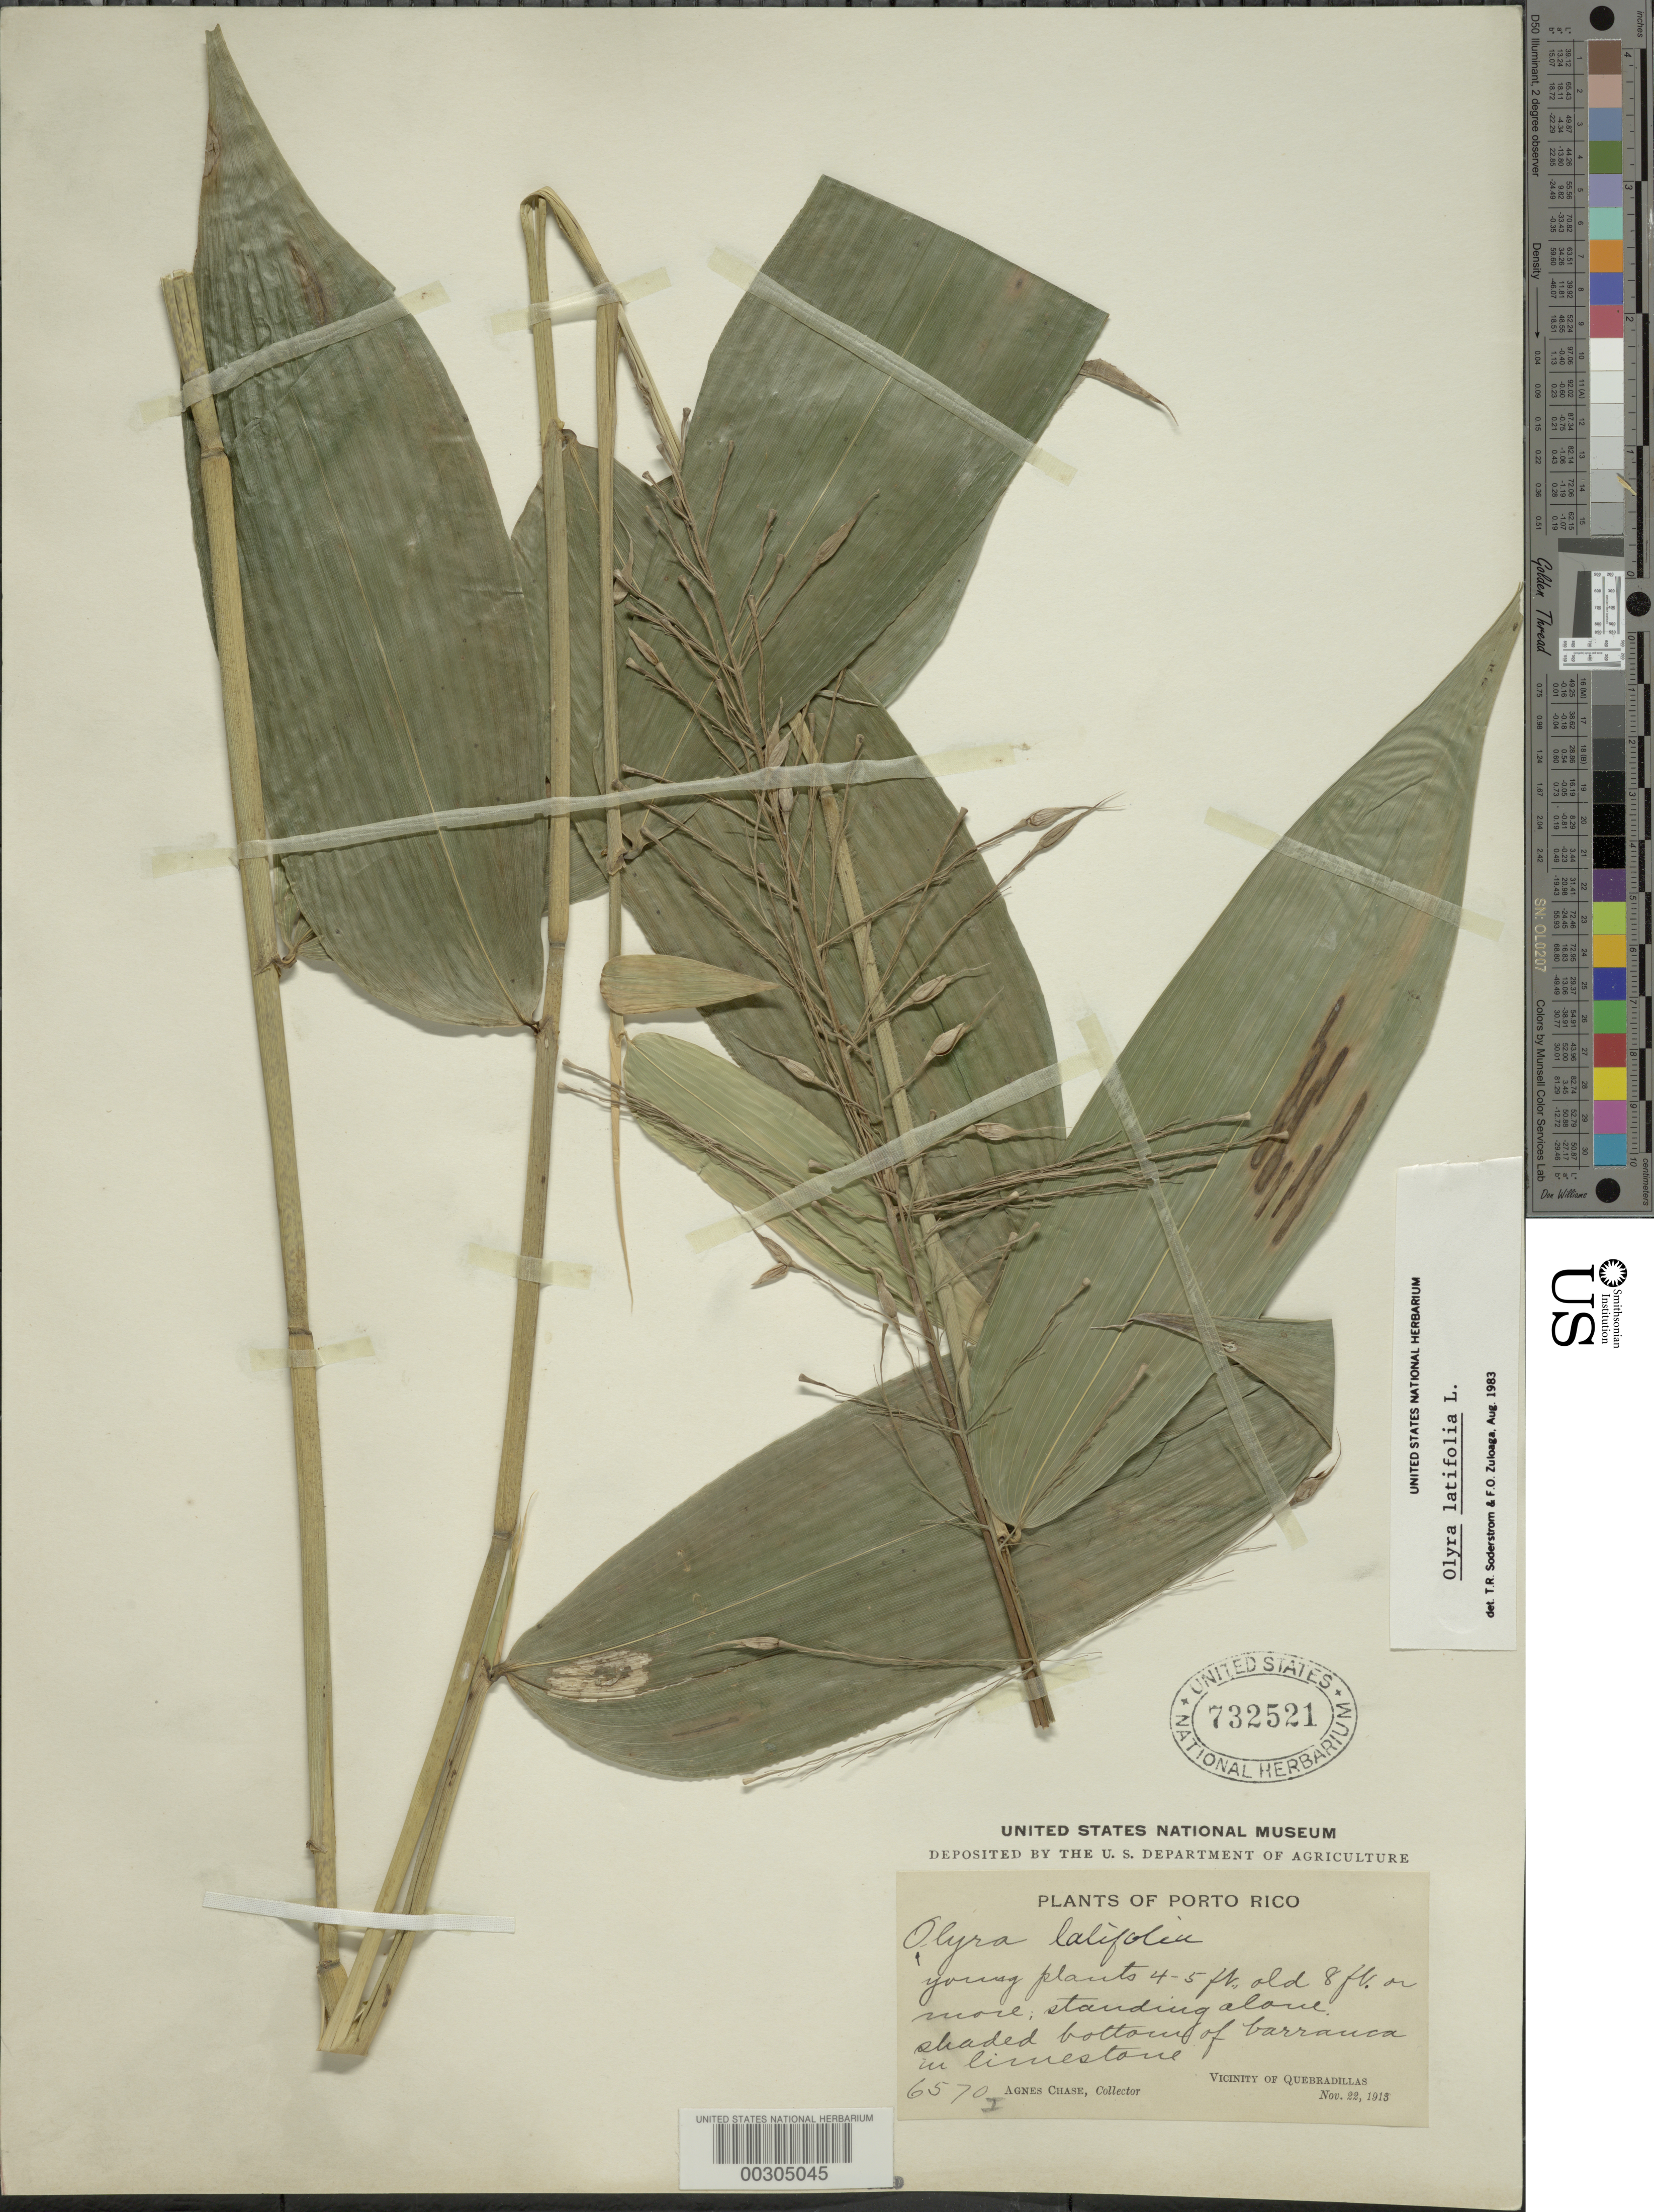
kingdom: Plantae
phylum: Tracheophyta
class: Liliopsida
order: Poales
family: Poaceae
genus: Olyra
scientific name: Olyra latifolia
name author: L.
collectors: A. Chase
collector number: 6570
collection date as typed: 22 Nov 1913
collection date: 1913-11-22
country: Puerto Rico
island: Greater Antilles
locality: Quebradillas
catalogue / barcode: US 732521